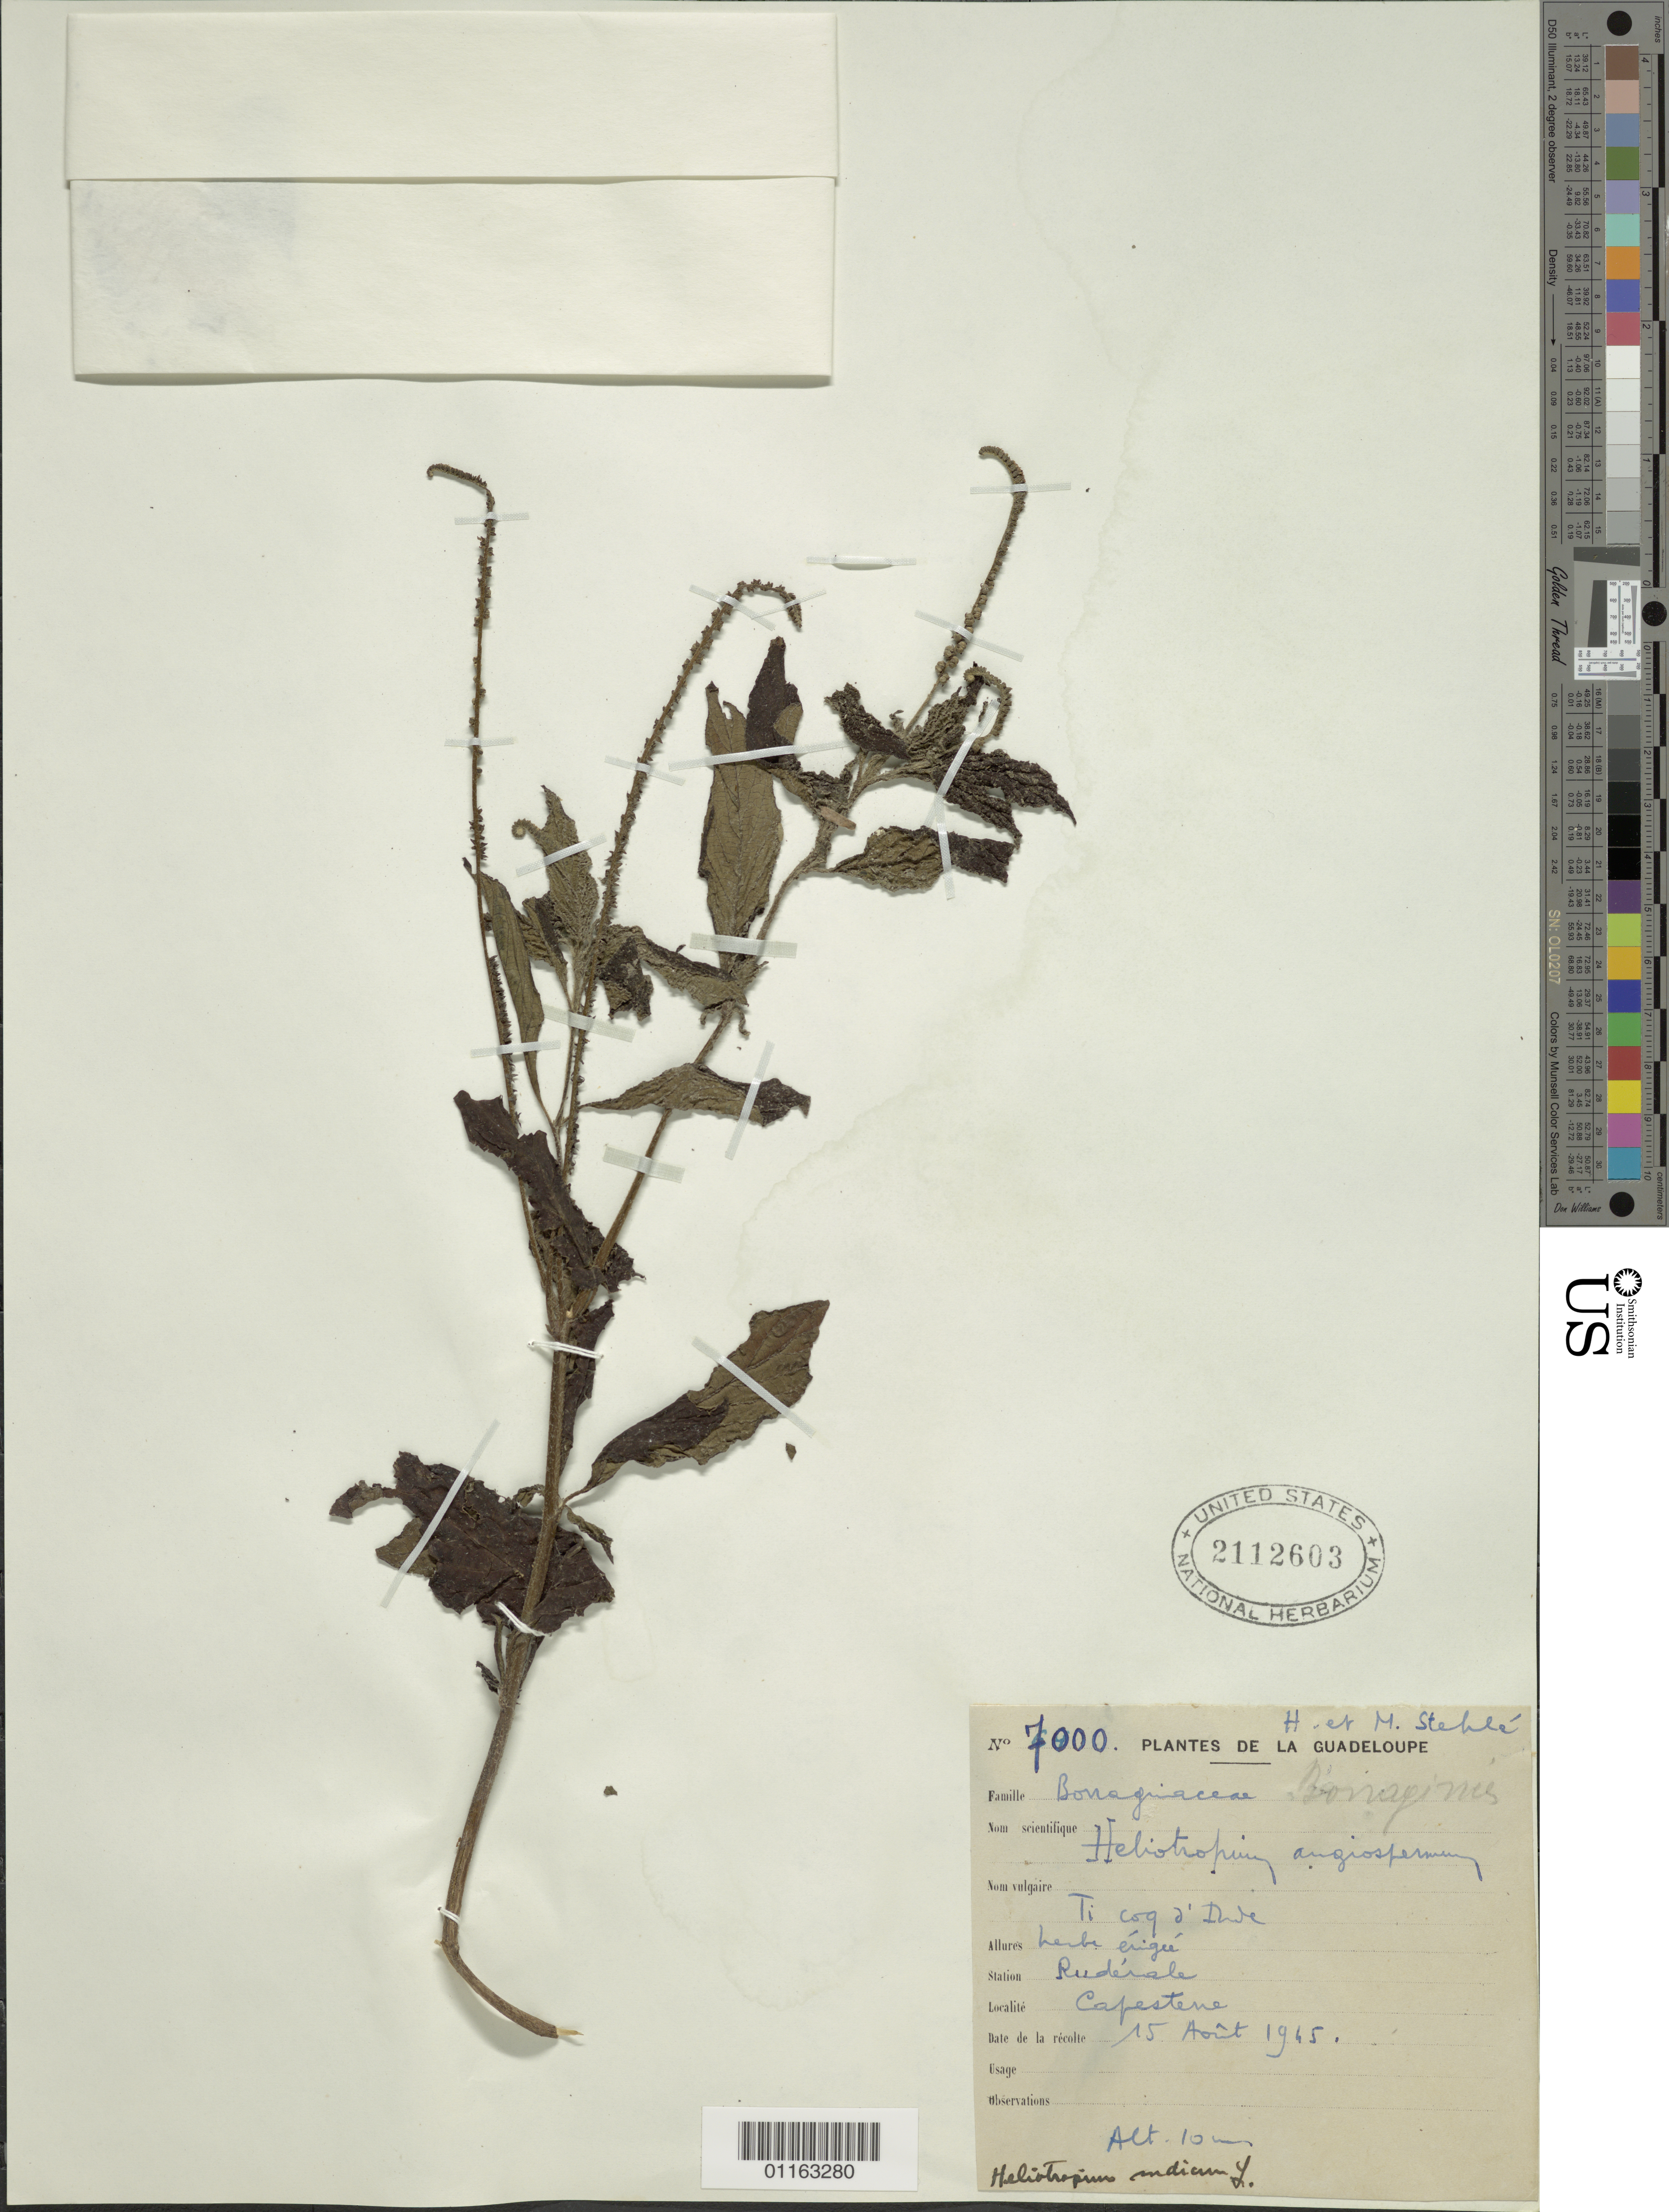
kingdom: Plantae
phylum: Tracheophyta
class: Magnoliopsida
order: Boraginales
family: Heliotropiaceae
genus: Heliotropium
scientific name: Heliotropium angiospermum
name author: Murray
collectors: H. Stehlé & M. Stehlé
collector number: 7000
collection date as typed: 15 Aug 1945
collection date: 1945-08-15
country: Guadeloupe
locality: Capestere; ruderale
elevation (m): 10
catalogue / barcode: US 1221603